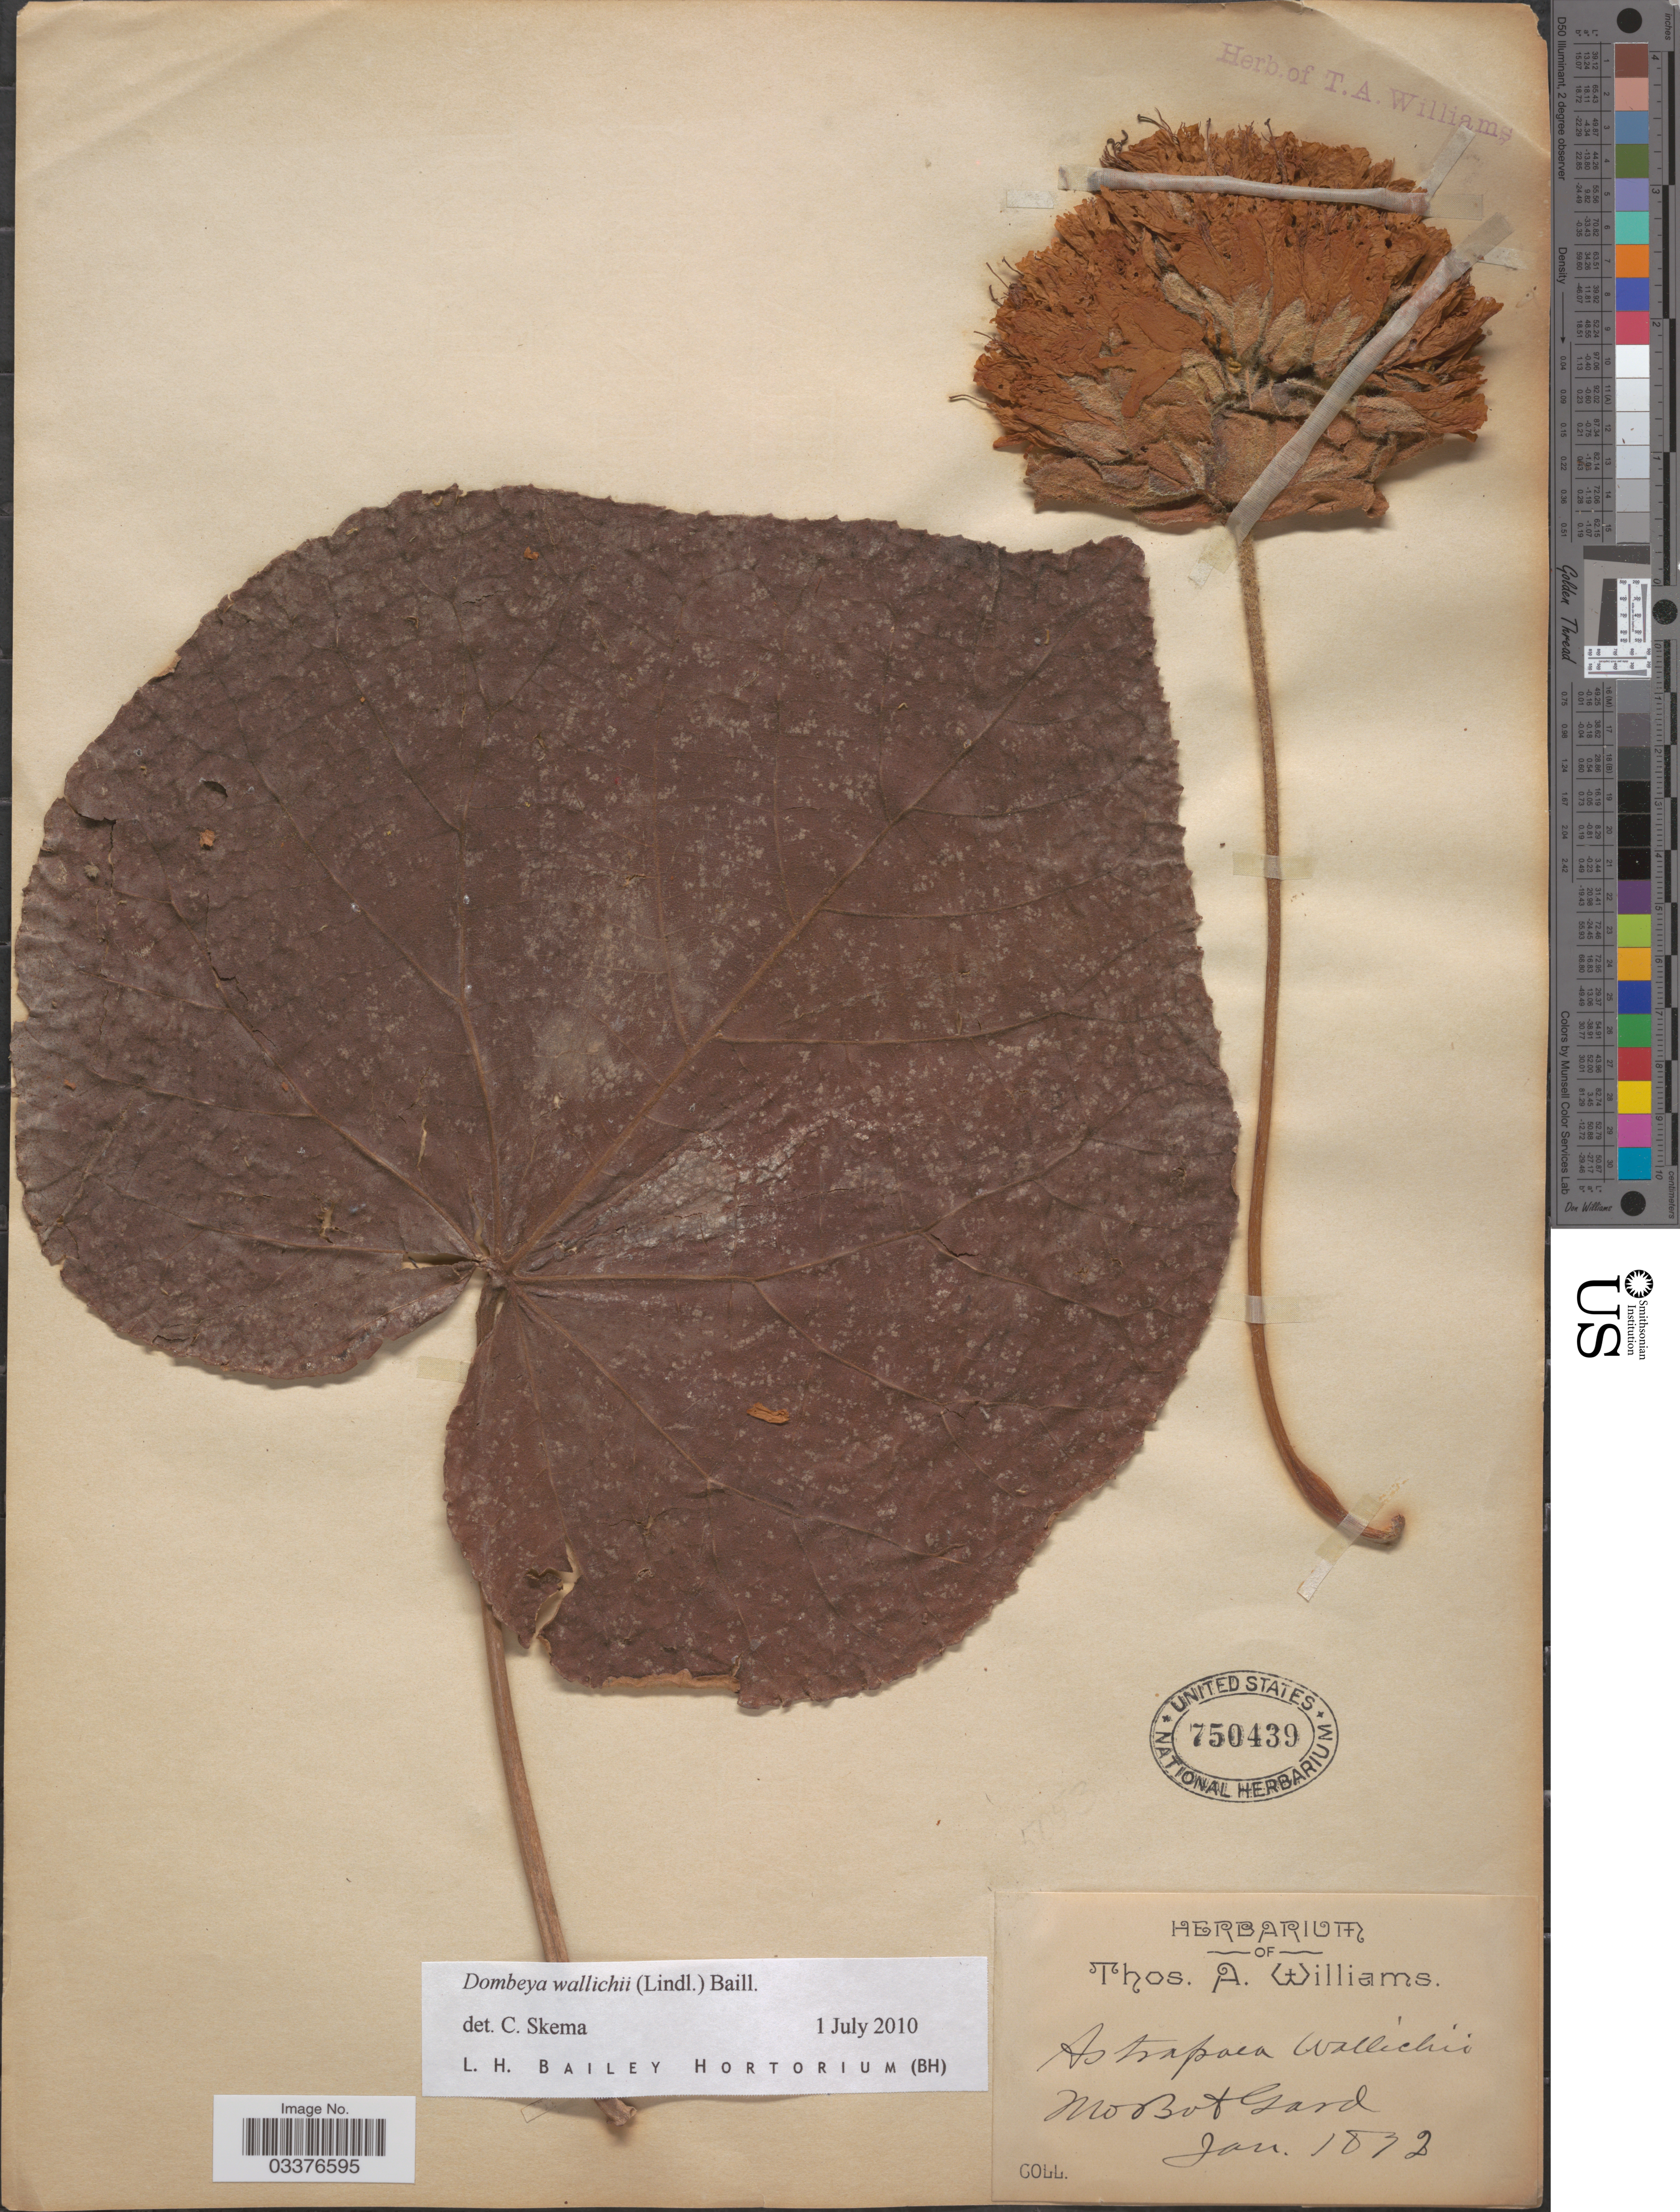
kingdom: Plantae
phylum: Tracheophyta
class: Magnoliopsida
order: Malvales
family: Malvaceae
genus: Dombeya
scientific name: Dombeya wallichii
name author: (Lindl.) Baill.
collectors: ex herb. Thos. A. Williams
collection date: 1832-01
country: United States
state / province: Missouri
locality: Mo Bot Gard.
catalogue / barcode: US 750439